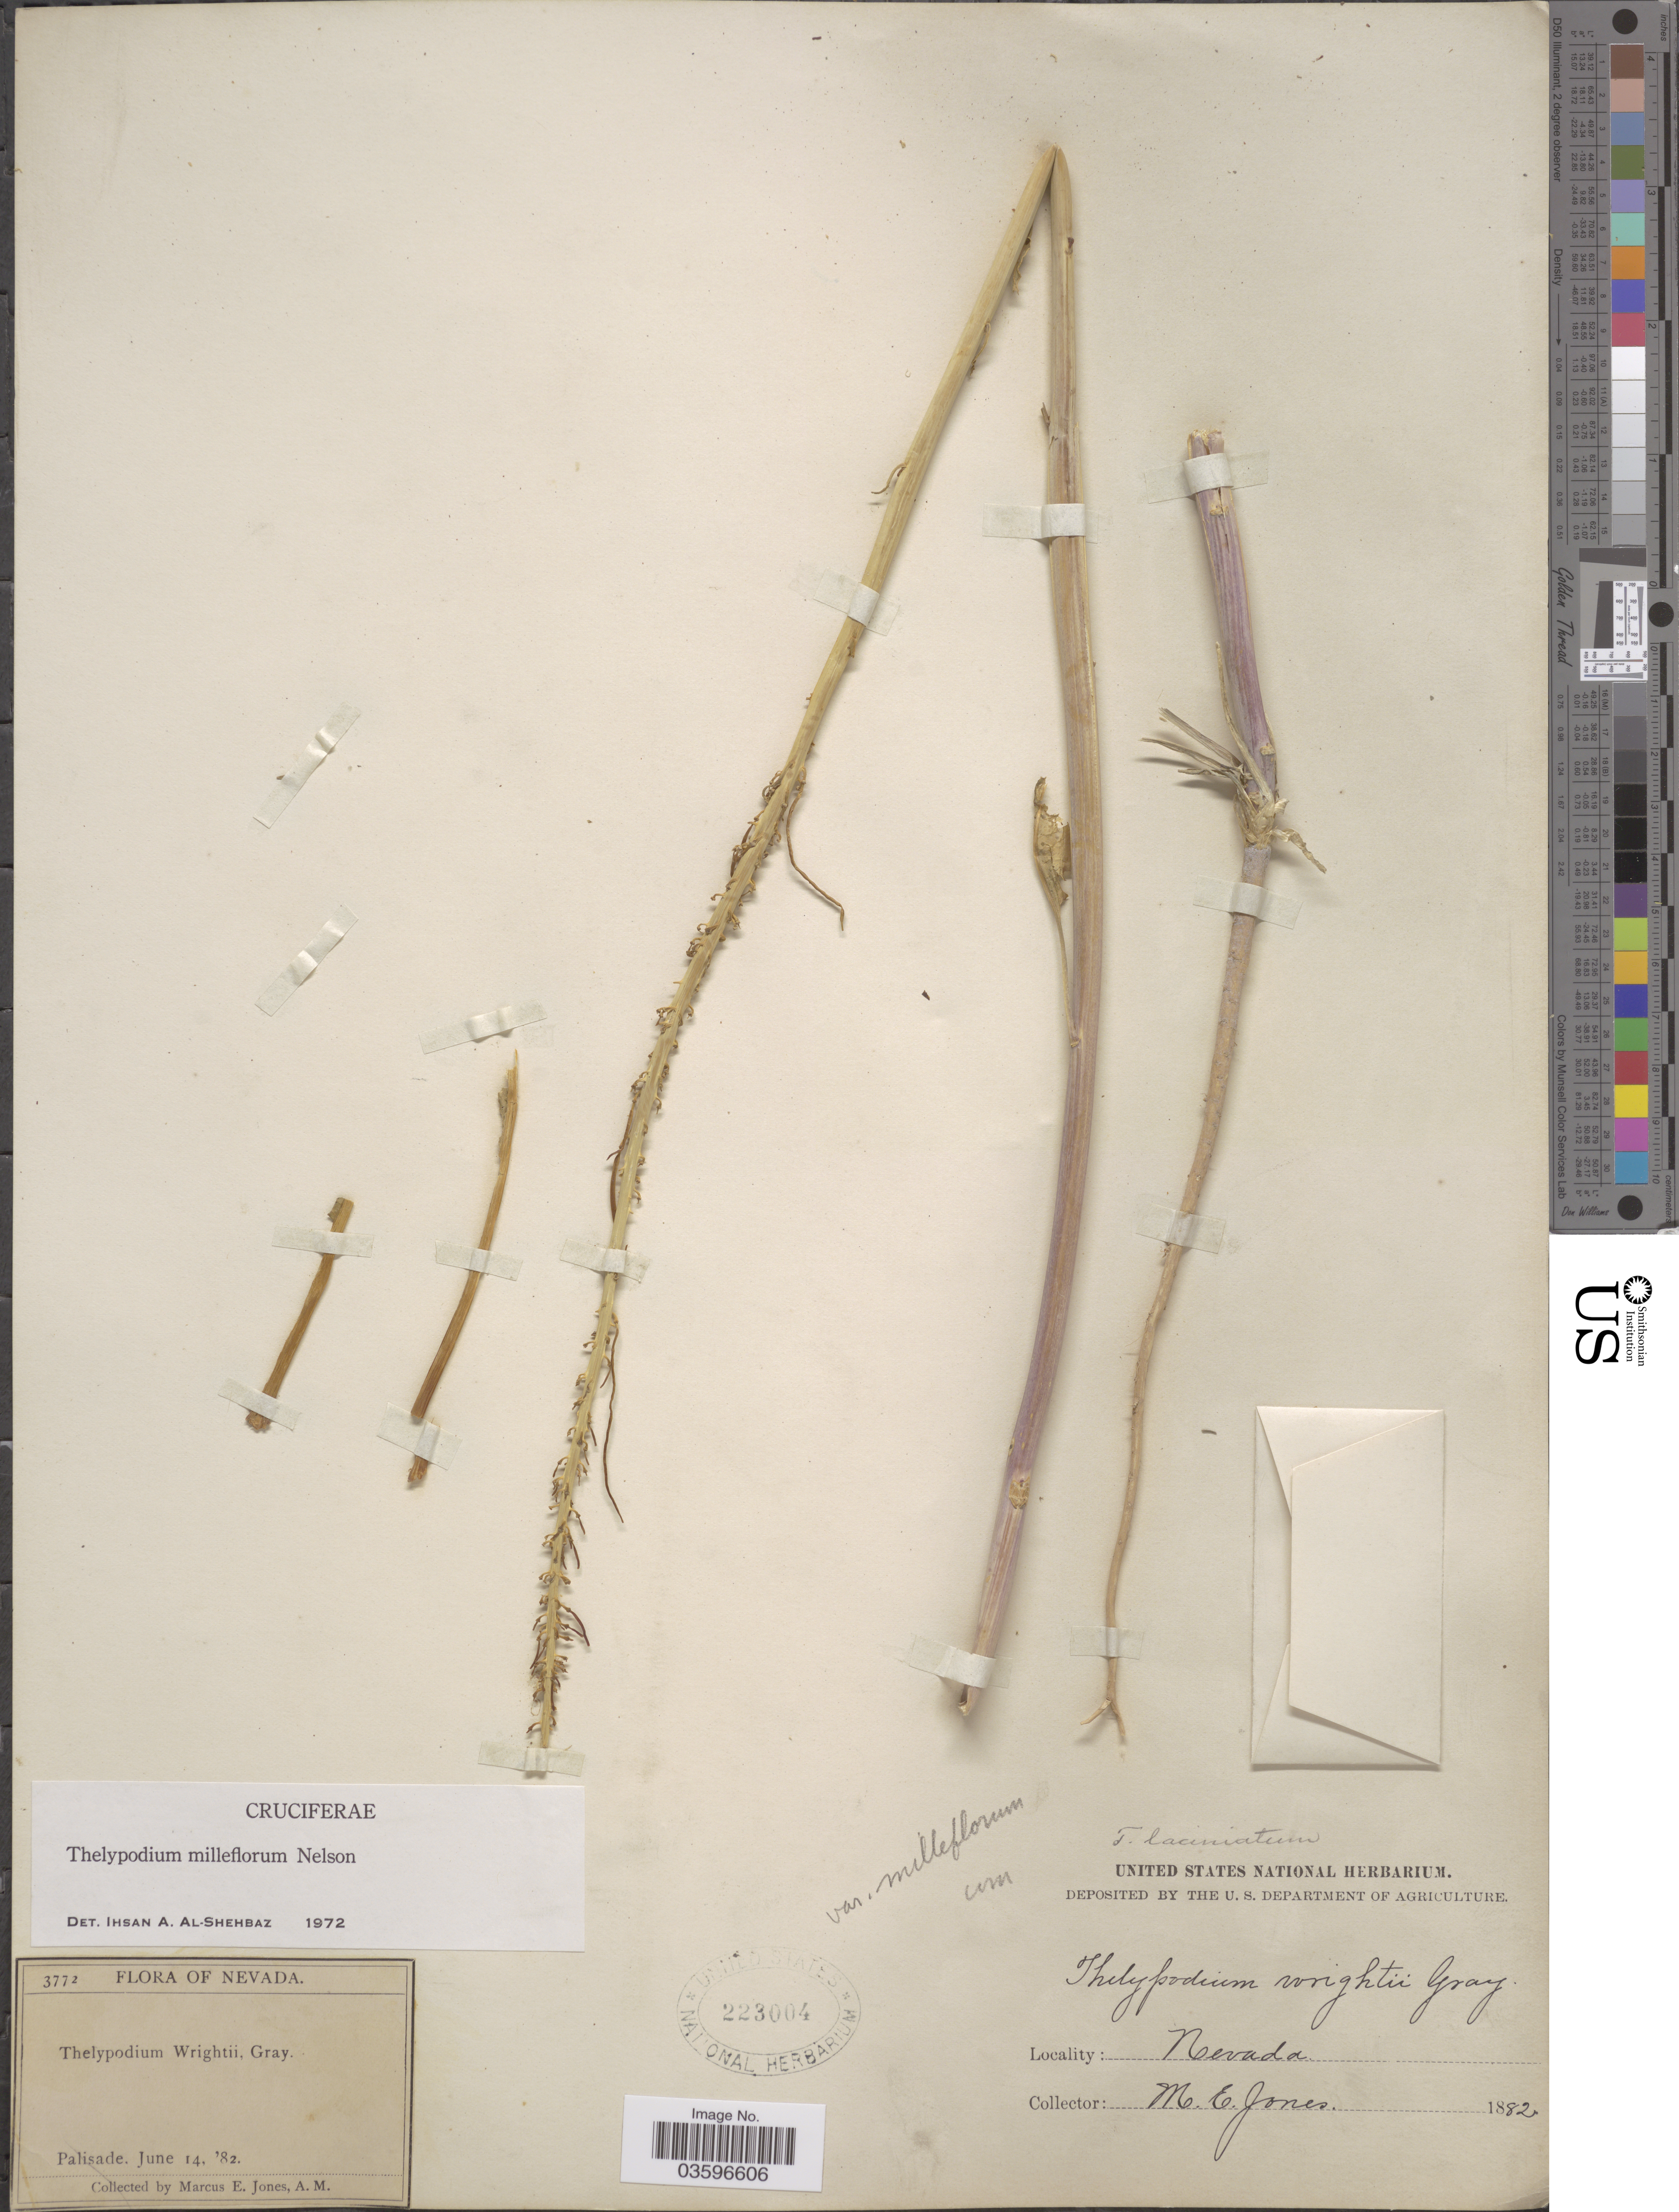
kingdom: Plantae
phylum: Tracheophyta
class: Magnoliopsida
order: Brassicales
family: Brassicaceae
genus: Thelypodium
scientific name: Thelypodium milleflorum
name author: A. Nelson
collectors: M. E. Jones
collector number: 3772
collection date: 1882-06-14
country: United States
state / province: Nevada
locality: Palisade.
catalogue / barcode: US 223004